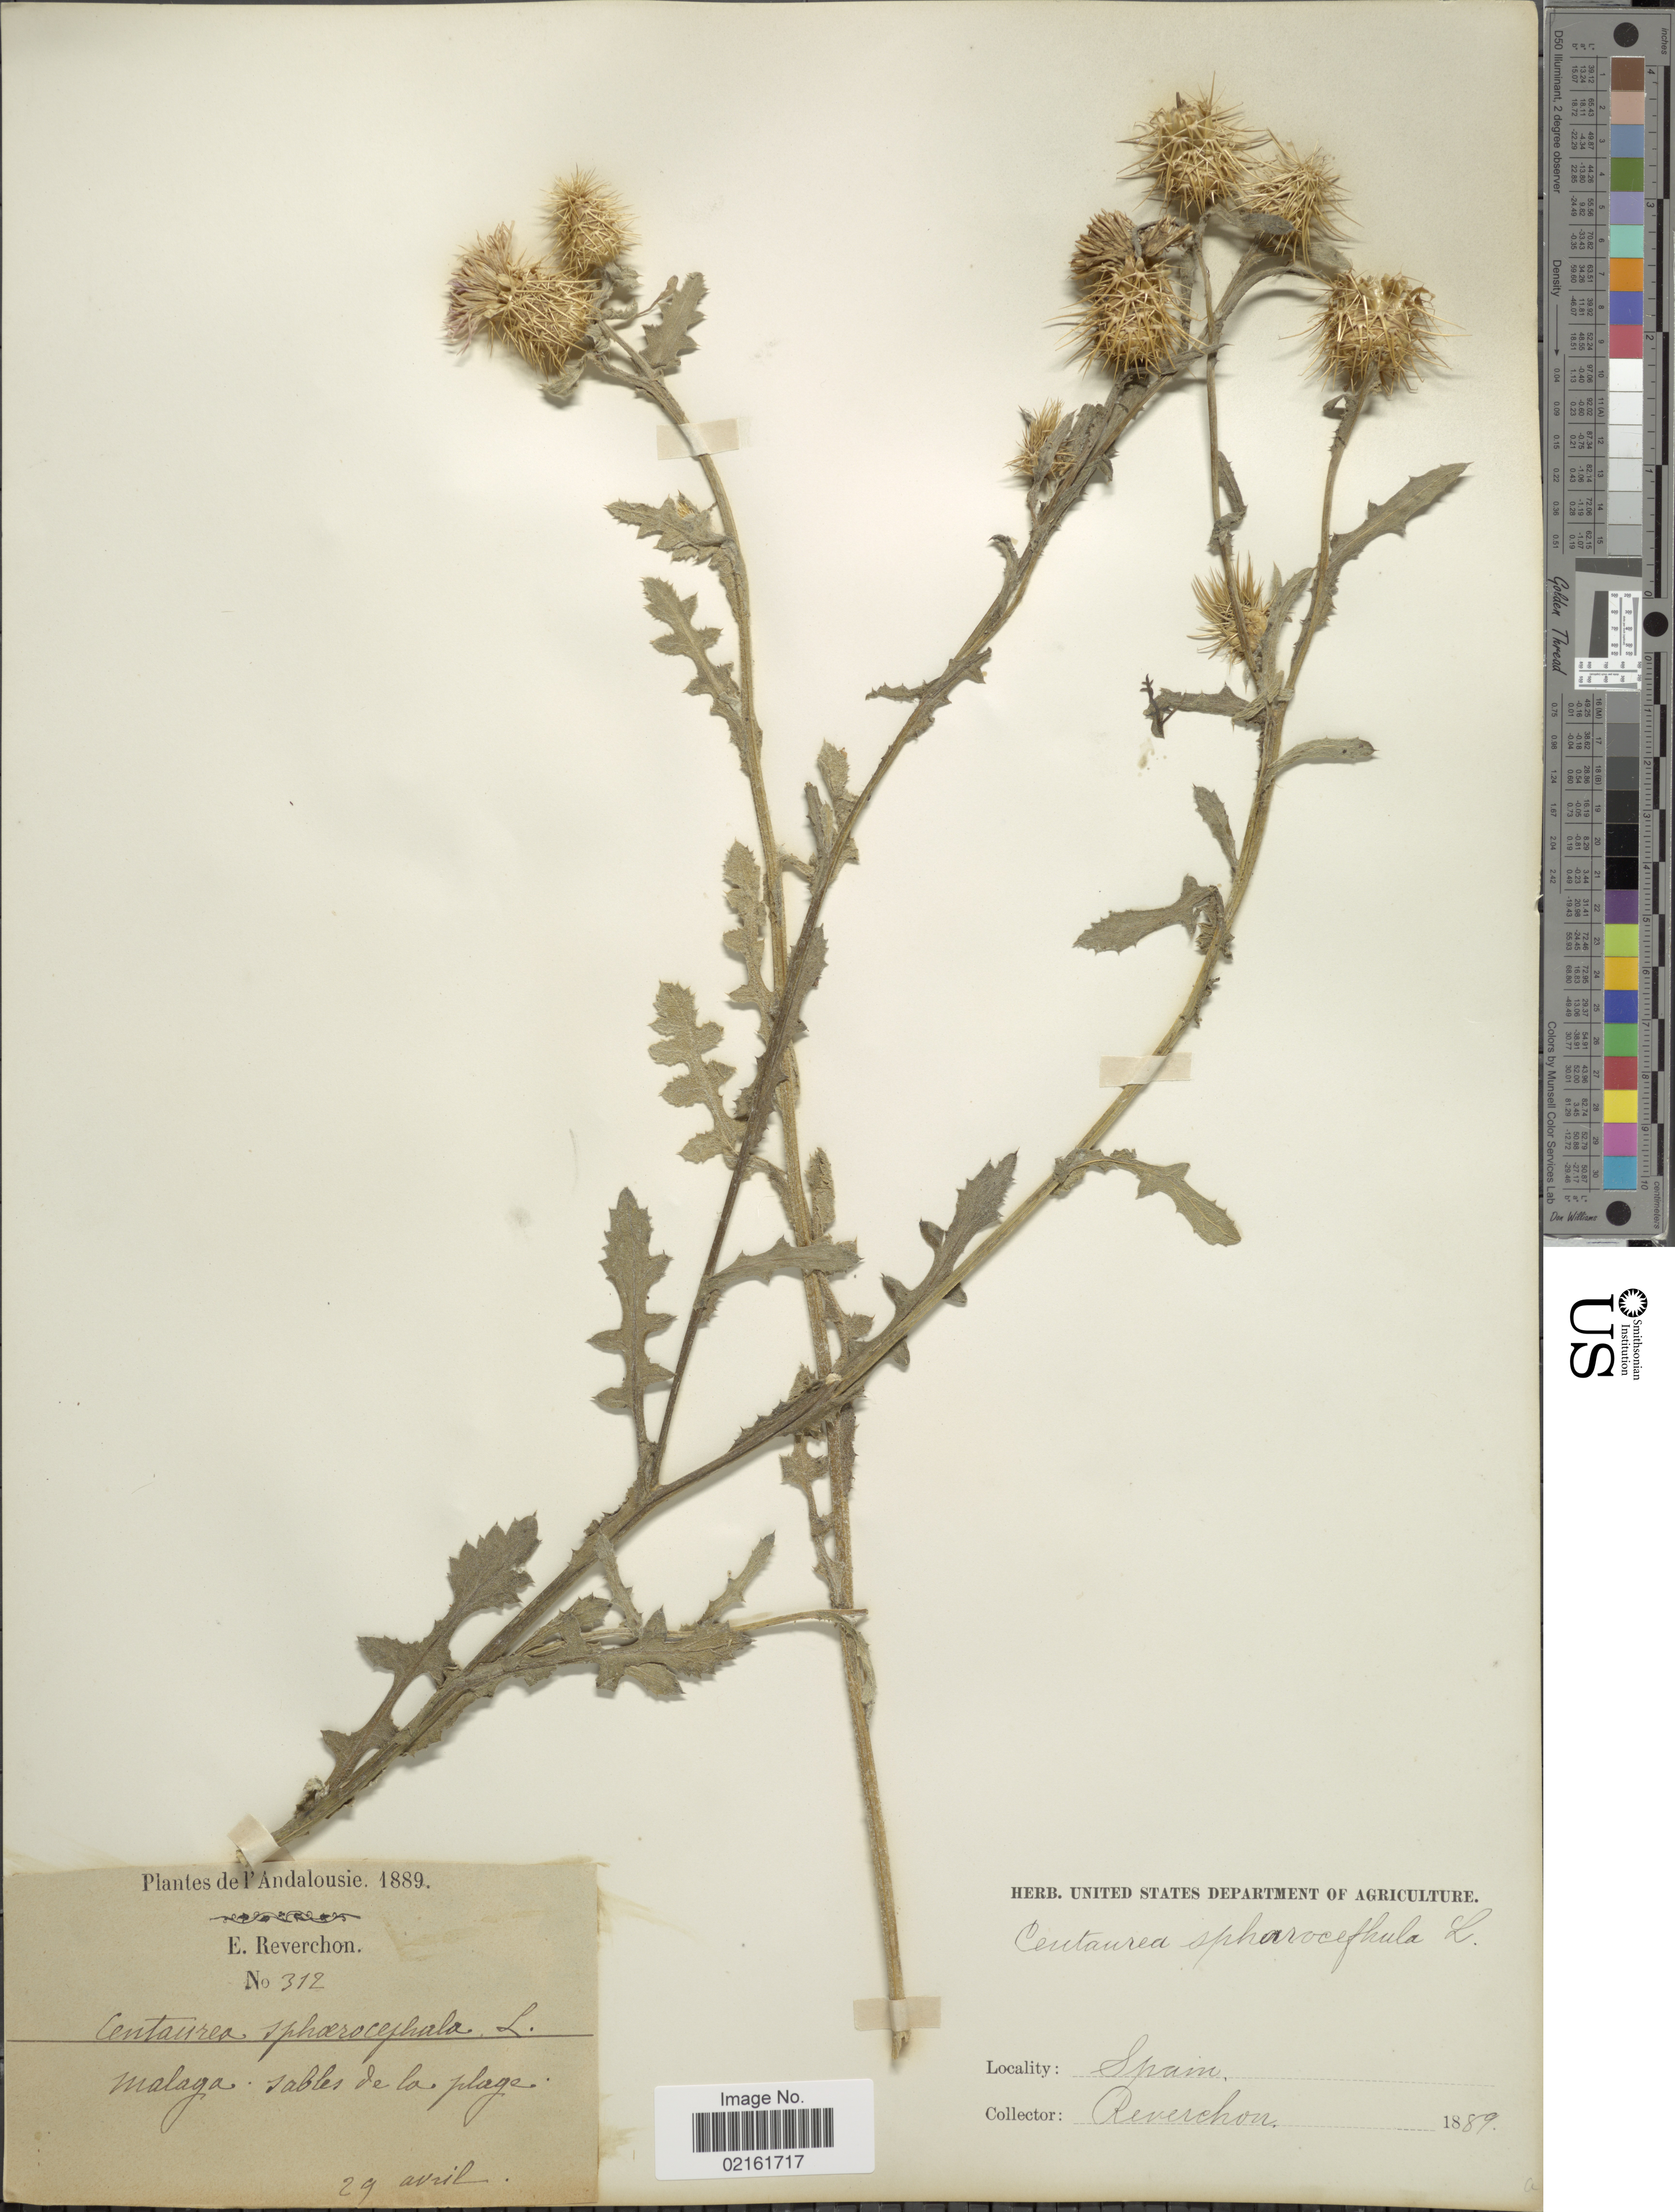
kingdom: Plantae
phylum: Tracheophyta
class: Magnoliopsida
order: Asterales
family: Asteraceae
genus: Centaurea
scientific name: Centaurea sphaerocephala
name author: L.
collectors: E. Reverchon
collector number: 312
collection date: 1889-04-29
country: Spain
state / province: Andalucía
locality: Andalousie. Malaga. sables de la plage